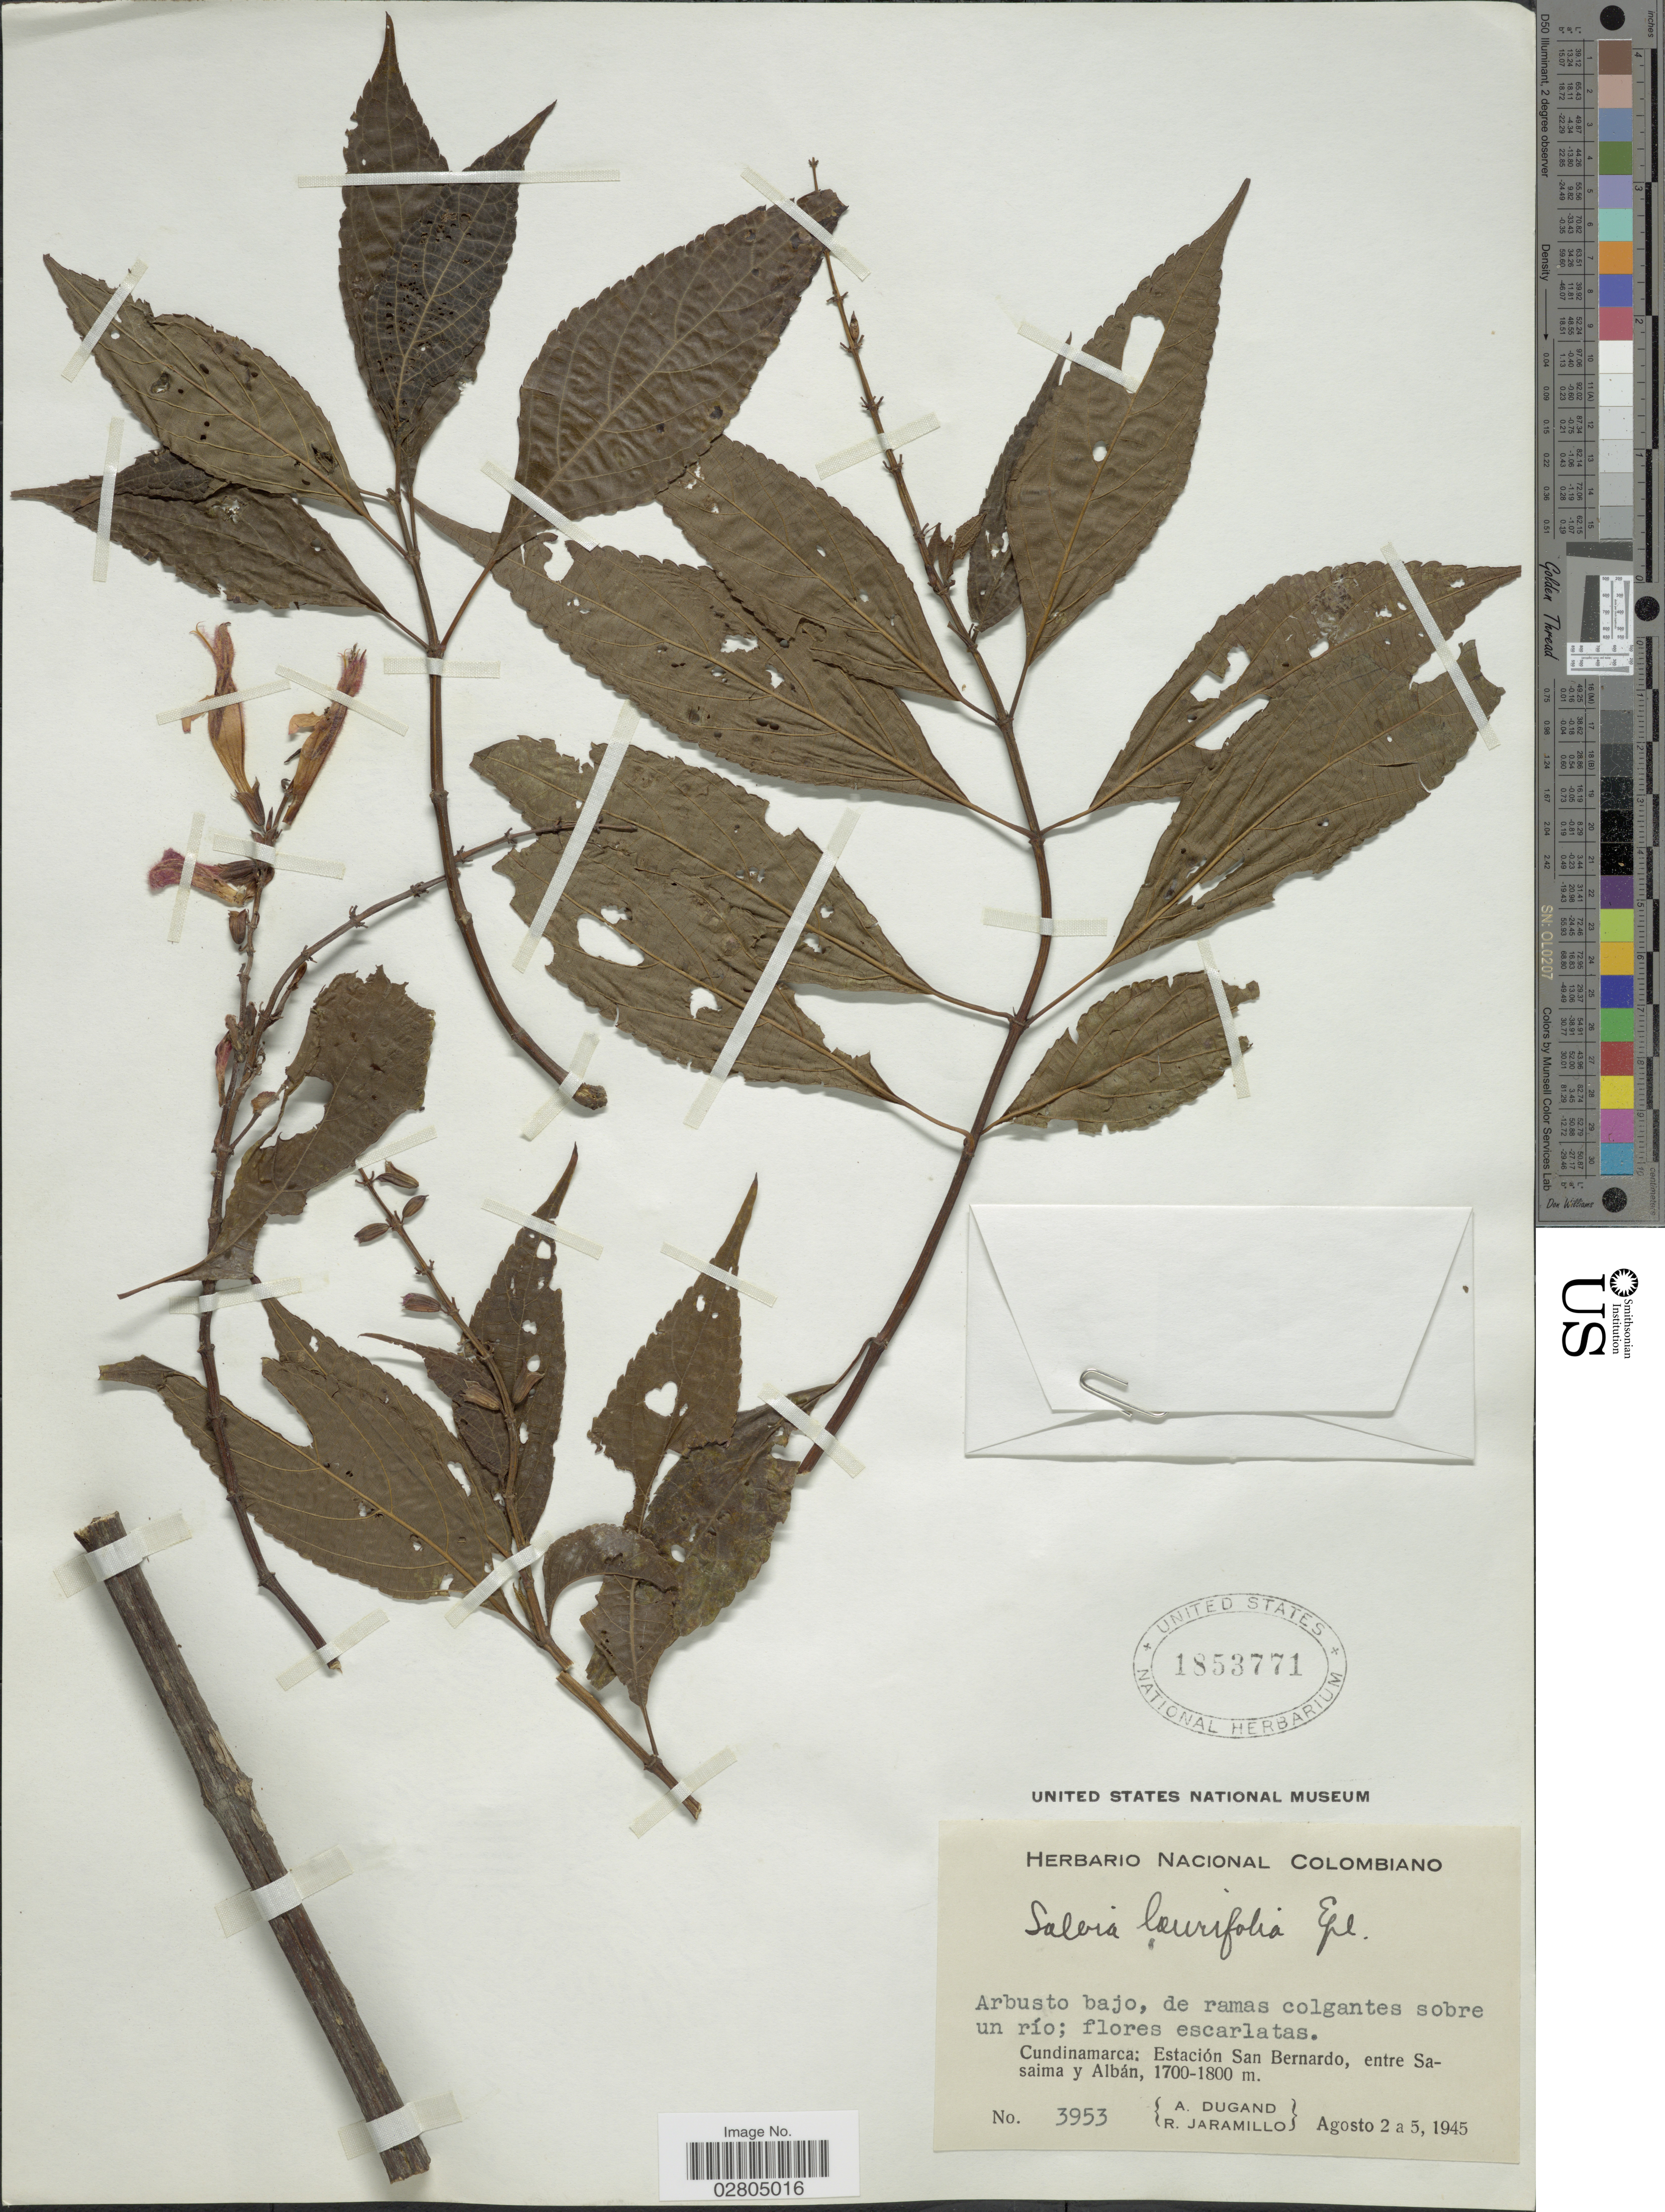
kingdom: Plantae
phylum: Tracheophyta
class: Magnoliopsida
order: Lamiales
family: Lamiaceae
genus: Salvia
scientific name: Salvia rufula subsp. latens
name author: (Benth.) J.R.I. Wood & Harley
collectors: A. Dugand & R. Jaramillo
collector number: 3953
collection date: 1945-08-02/1945-08-05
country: Colombia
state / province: Cundinamarca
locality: Estación San Bernardo, entre Sasaima y Albán.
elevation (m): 1700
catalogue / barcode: US 1853771